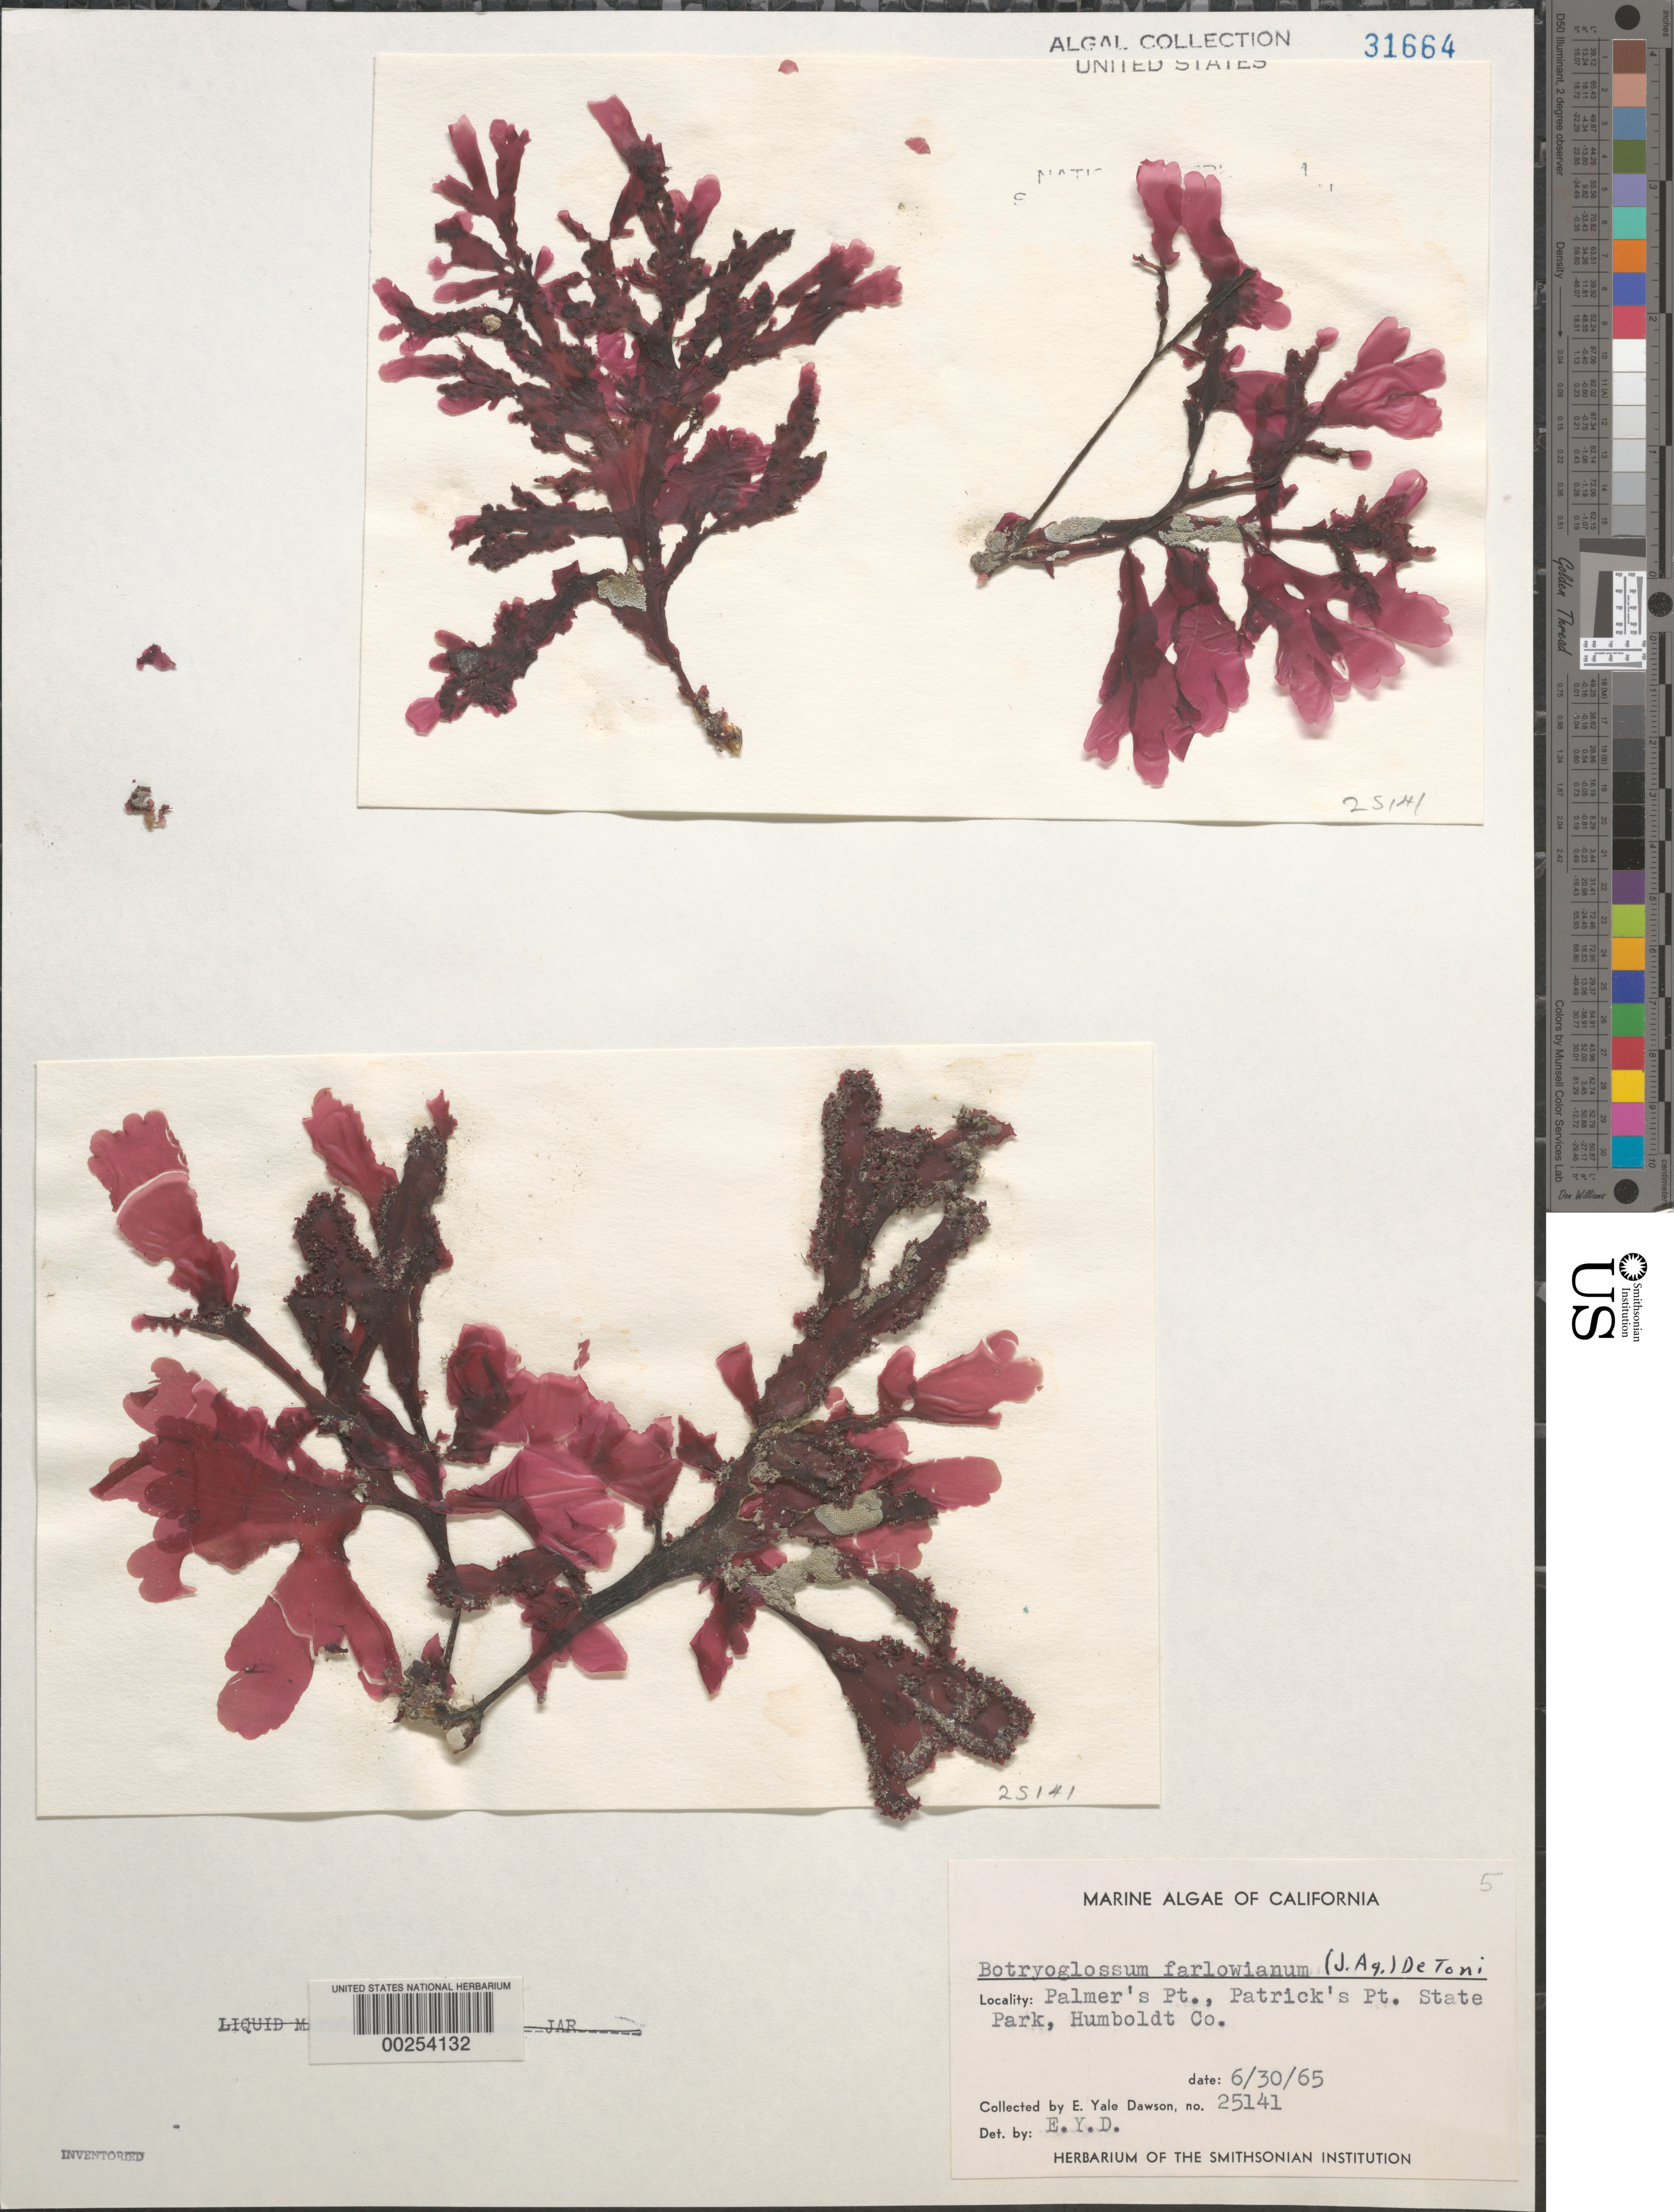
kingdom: Plantae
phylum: Rhodophyta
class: Florideophyceae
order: Ceramiales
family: Delesseriaceae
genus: Botryoglossum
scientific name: Botryoglossum farlowianum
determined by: Dawson, E. Y.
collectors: E. Y. Dawson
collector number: EYD 25141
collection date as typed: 30 Jun 1965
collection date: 1965-06-30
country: United States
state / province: California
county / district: Humboldt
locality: Palmer's Point, Patrick's Point State Park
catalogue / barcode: US 31664